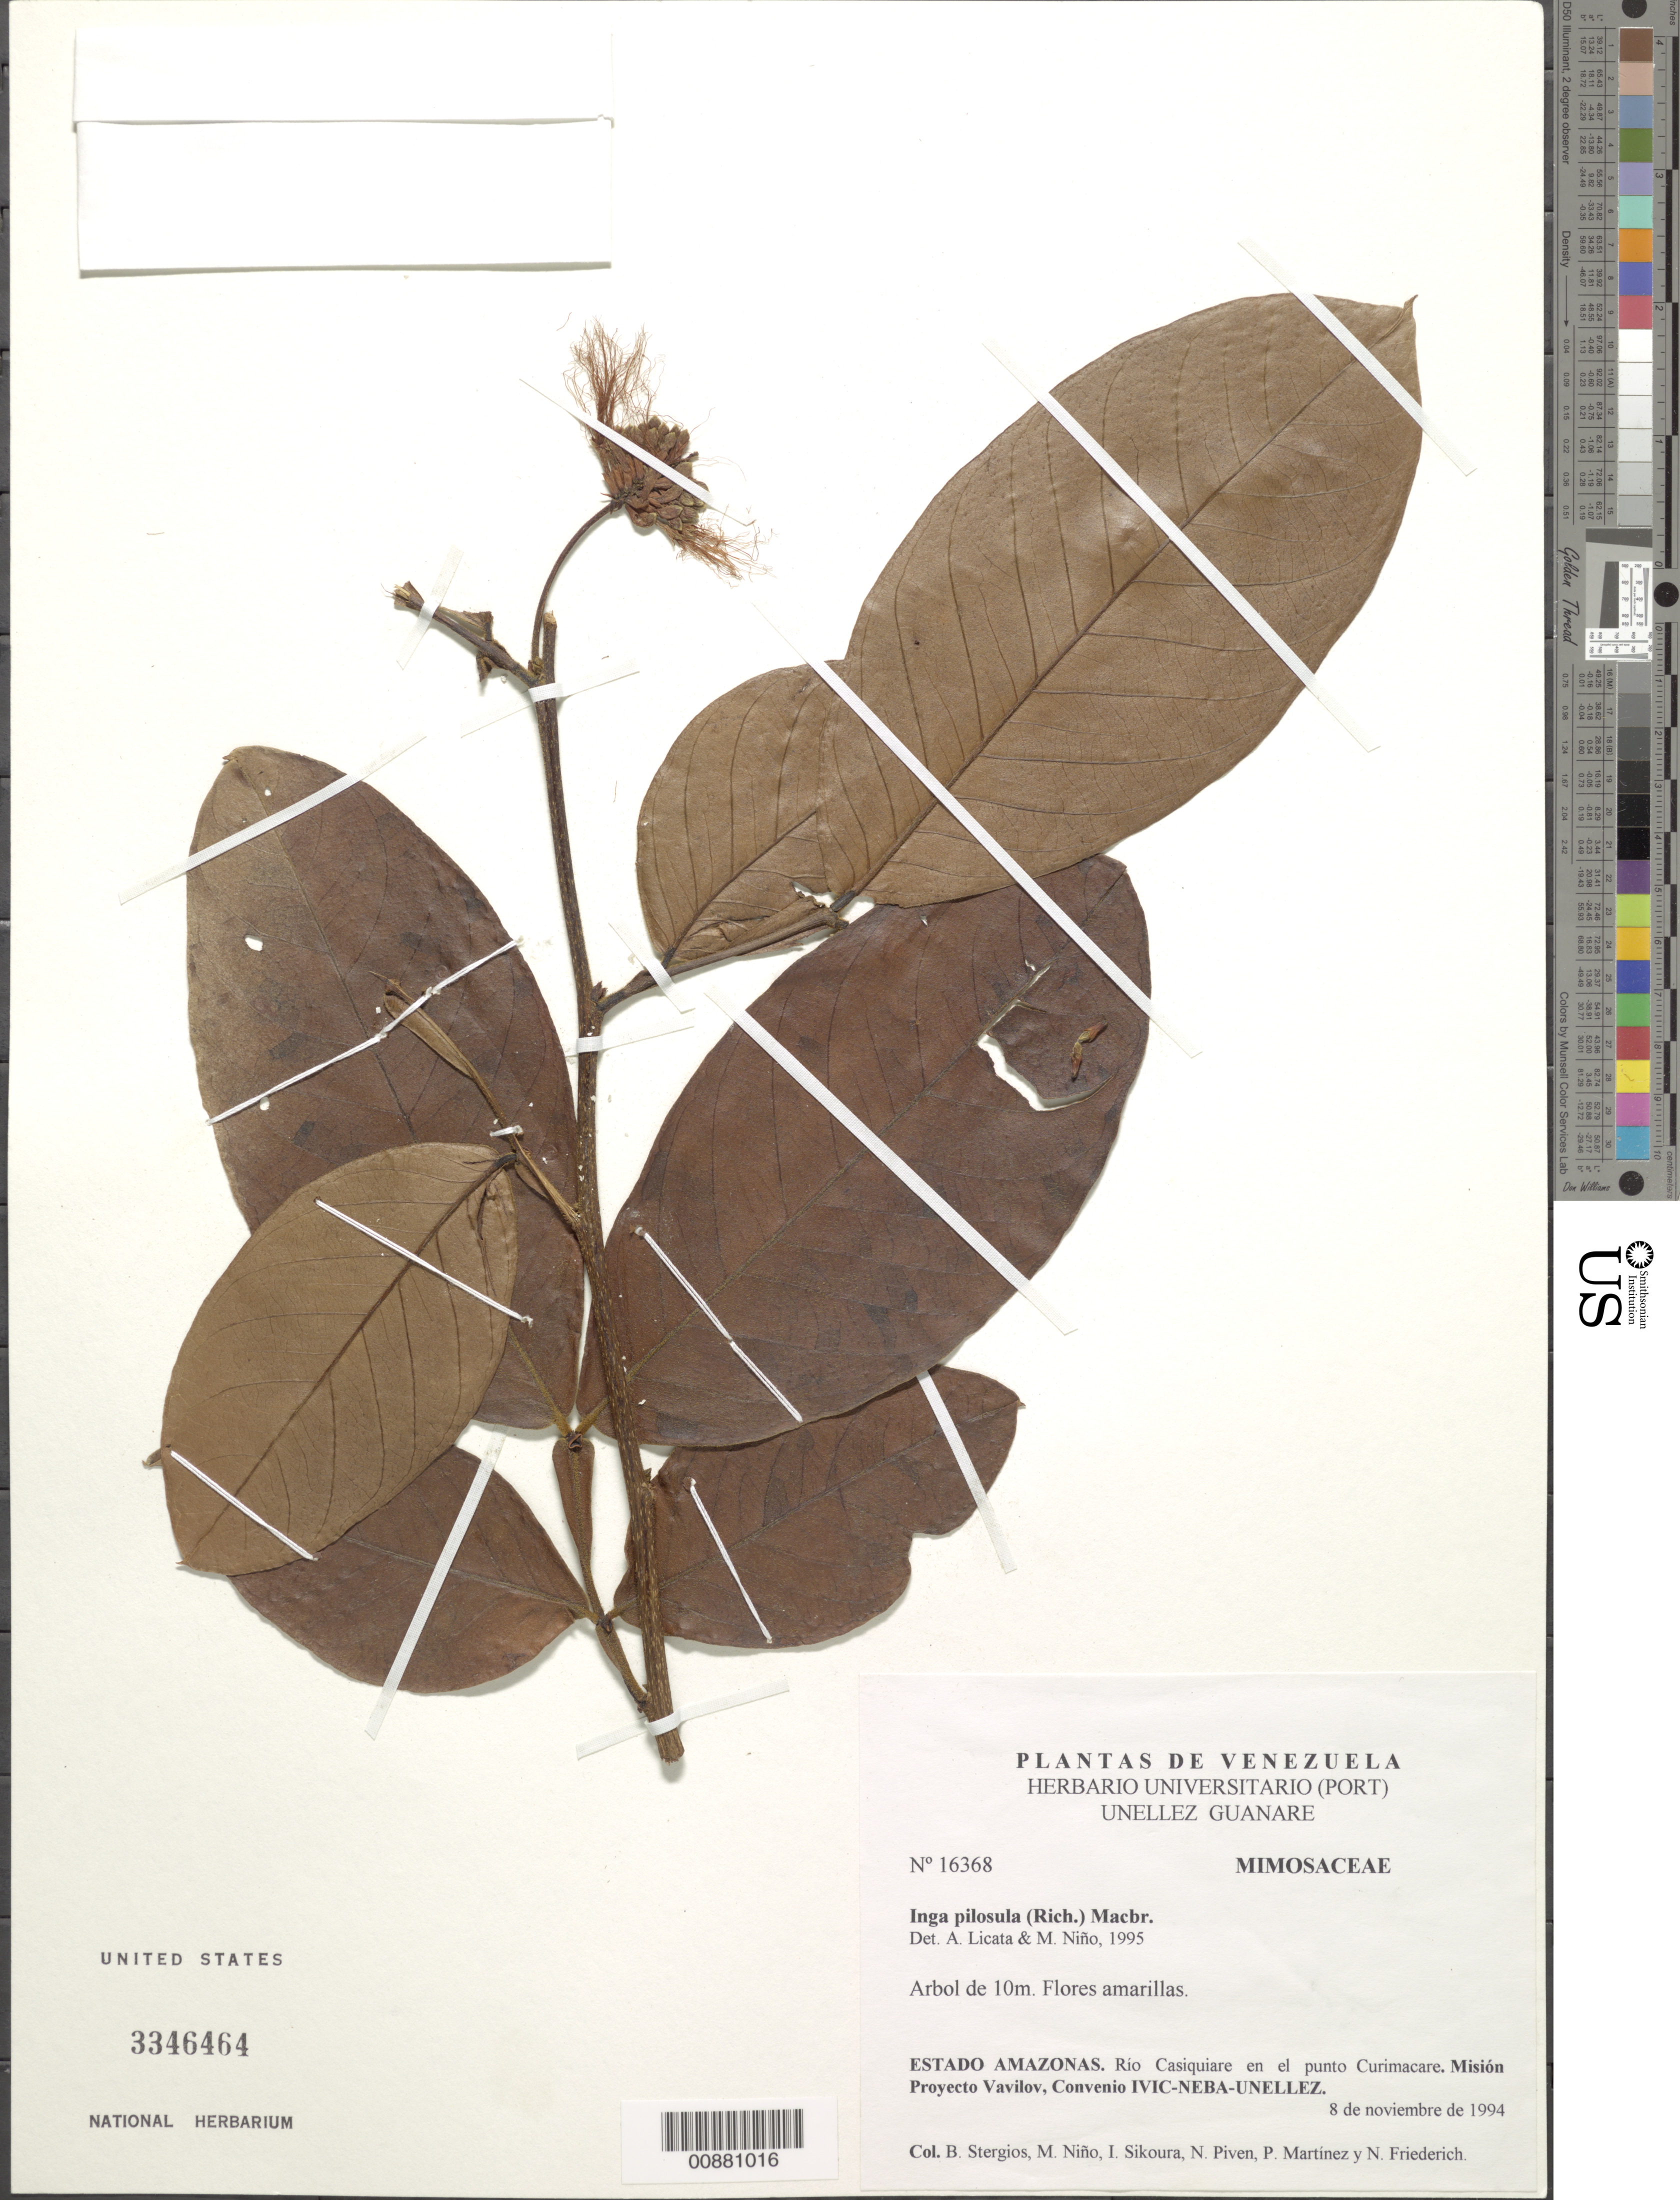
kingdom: Plantae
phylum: Tracheophyta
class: Magnoliopsida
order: Fabales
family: Fabaceae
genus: Inga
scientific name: Inga pilosula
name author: (Rich.) J.F. Macbr.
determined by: Licata, A.; Niño, S. M.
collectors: B. G. Stergios, S. M. Niño, I. Sikoura, N. Piven, P. Martinez & N. Friederich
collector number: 16368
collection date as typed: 8-Nov-94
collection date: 1994-11-08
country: Venezuela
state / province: Amazonas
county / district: Río Negro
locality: Río Casiquiare, en el punto Curimacare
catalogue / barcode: US 3346464